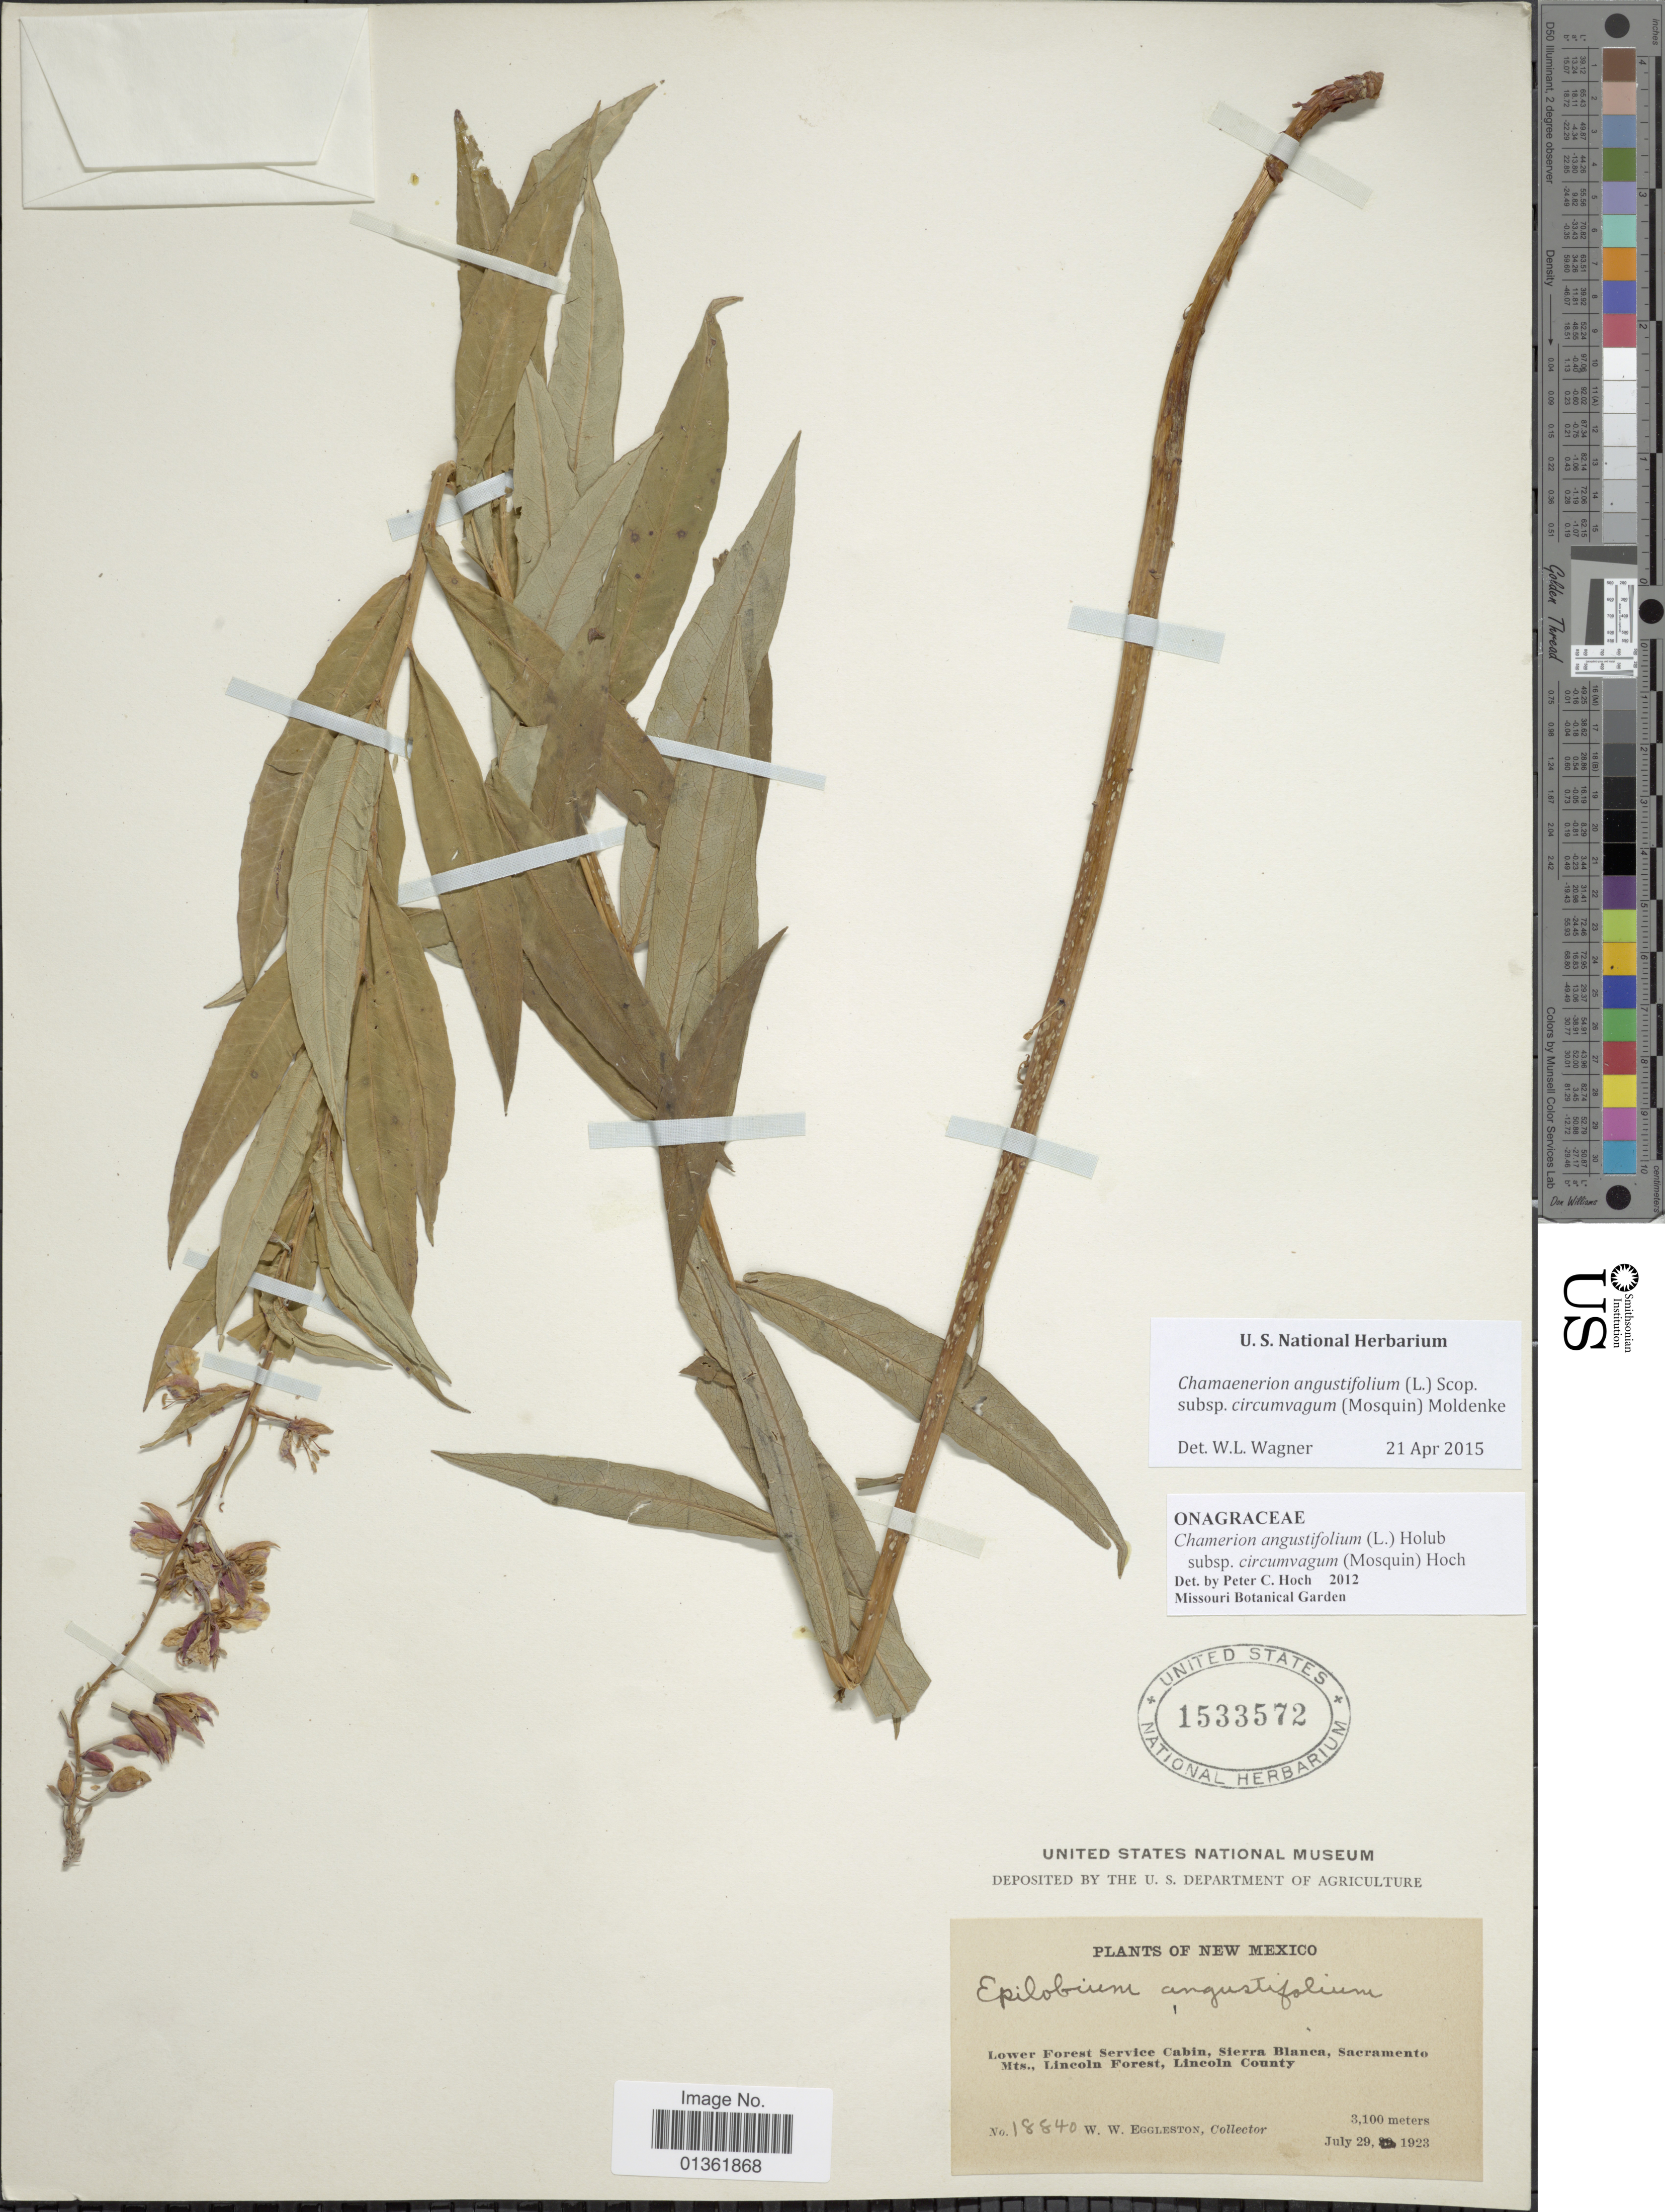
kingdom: Plantae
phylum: Tracheophyta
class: Magnoliopsida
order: Myrtales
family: Onagraceae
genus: Chamaenerion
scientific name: Chamaenerion angustifolium subsp. circumvagum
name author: (Mosquin) Moldenke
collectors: W. W. Eggleston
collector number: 18840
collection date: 1923-07-29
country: United States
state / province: New Mexico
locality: Lower Forest Service Cabin, Sierra Blanca, Sacramento Mts., Lincoln Forest, Lincoln County.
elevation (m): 3100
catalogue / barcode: US 1533572